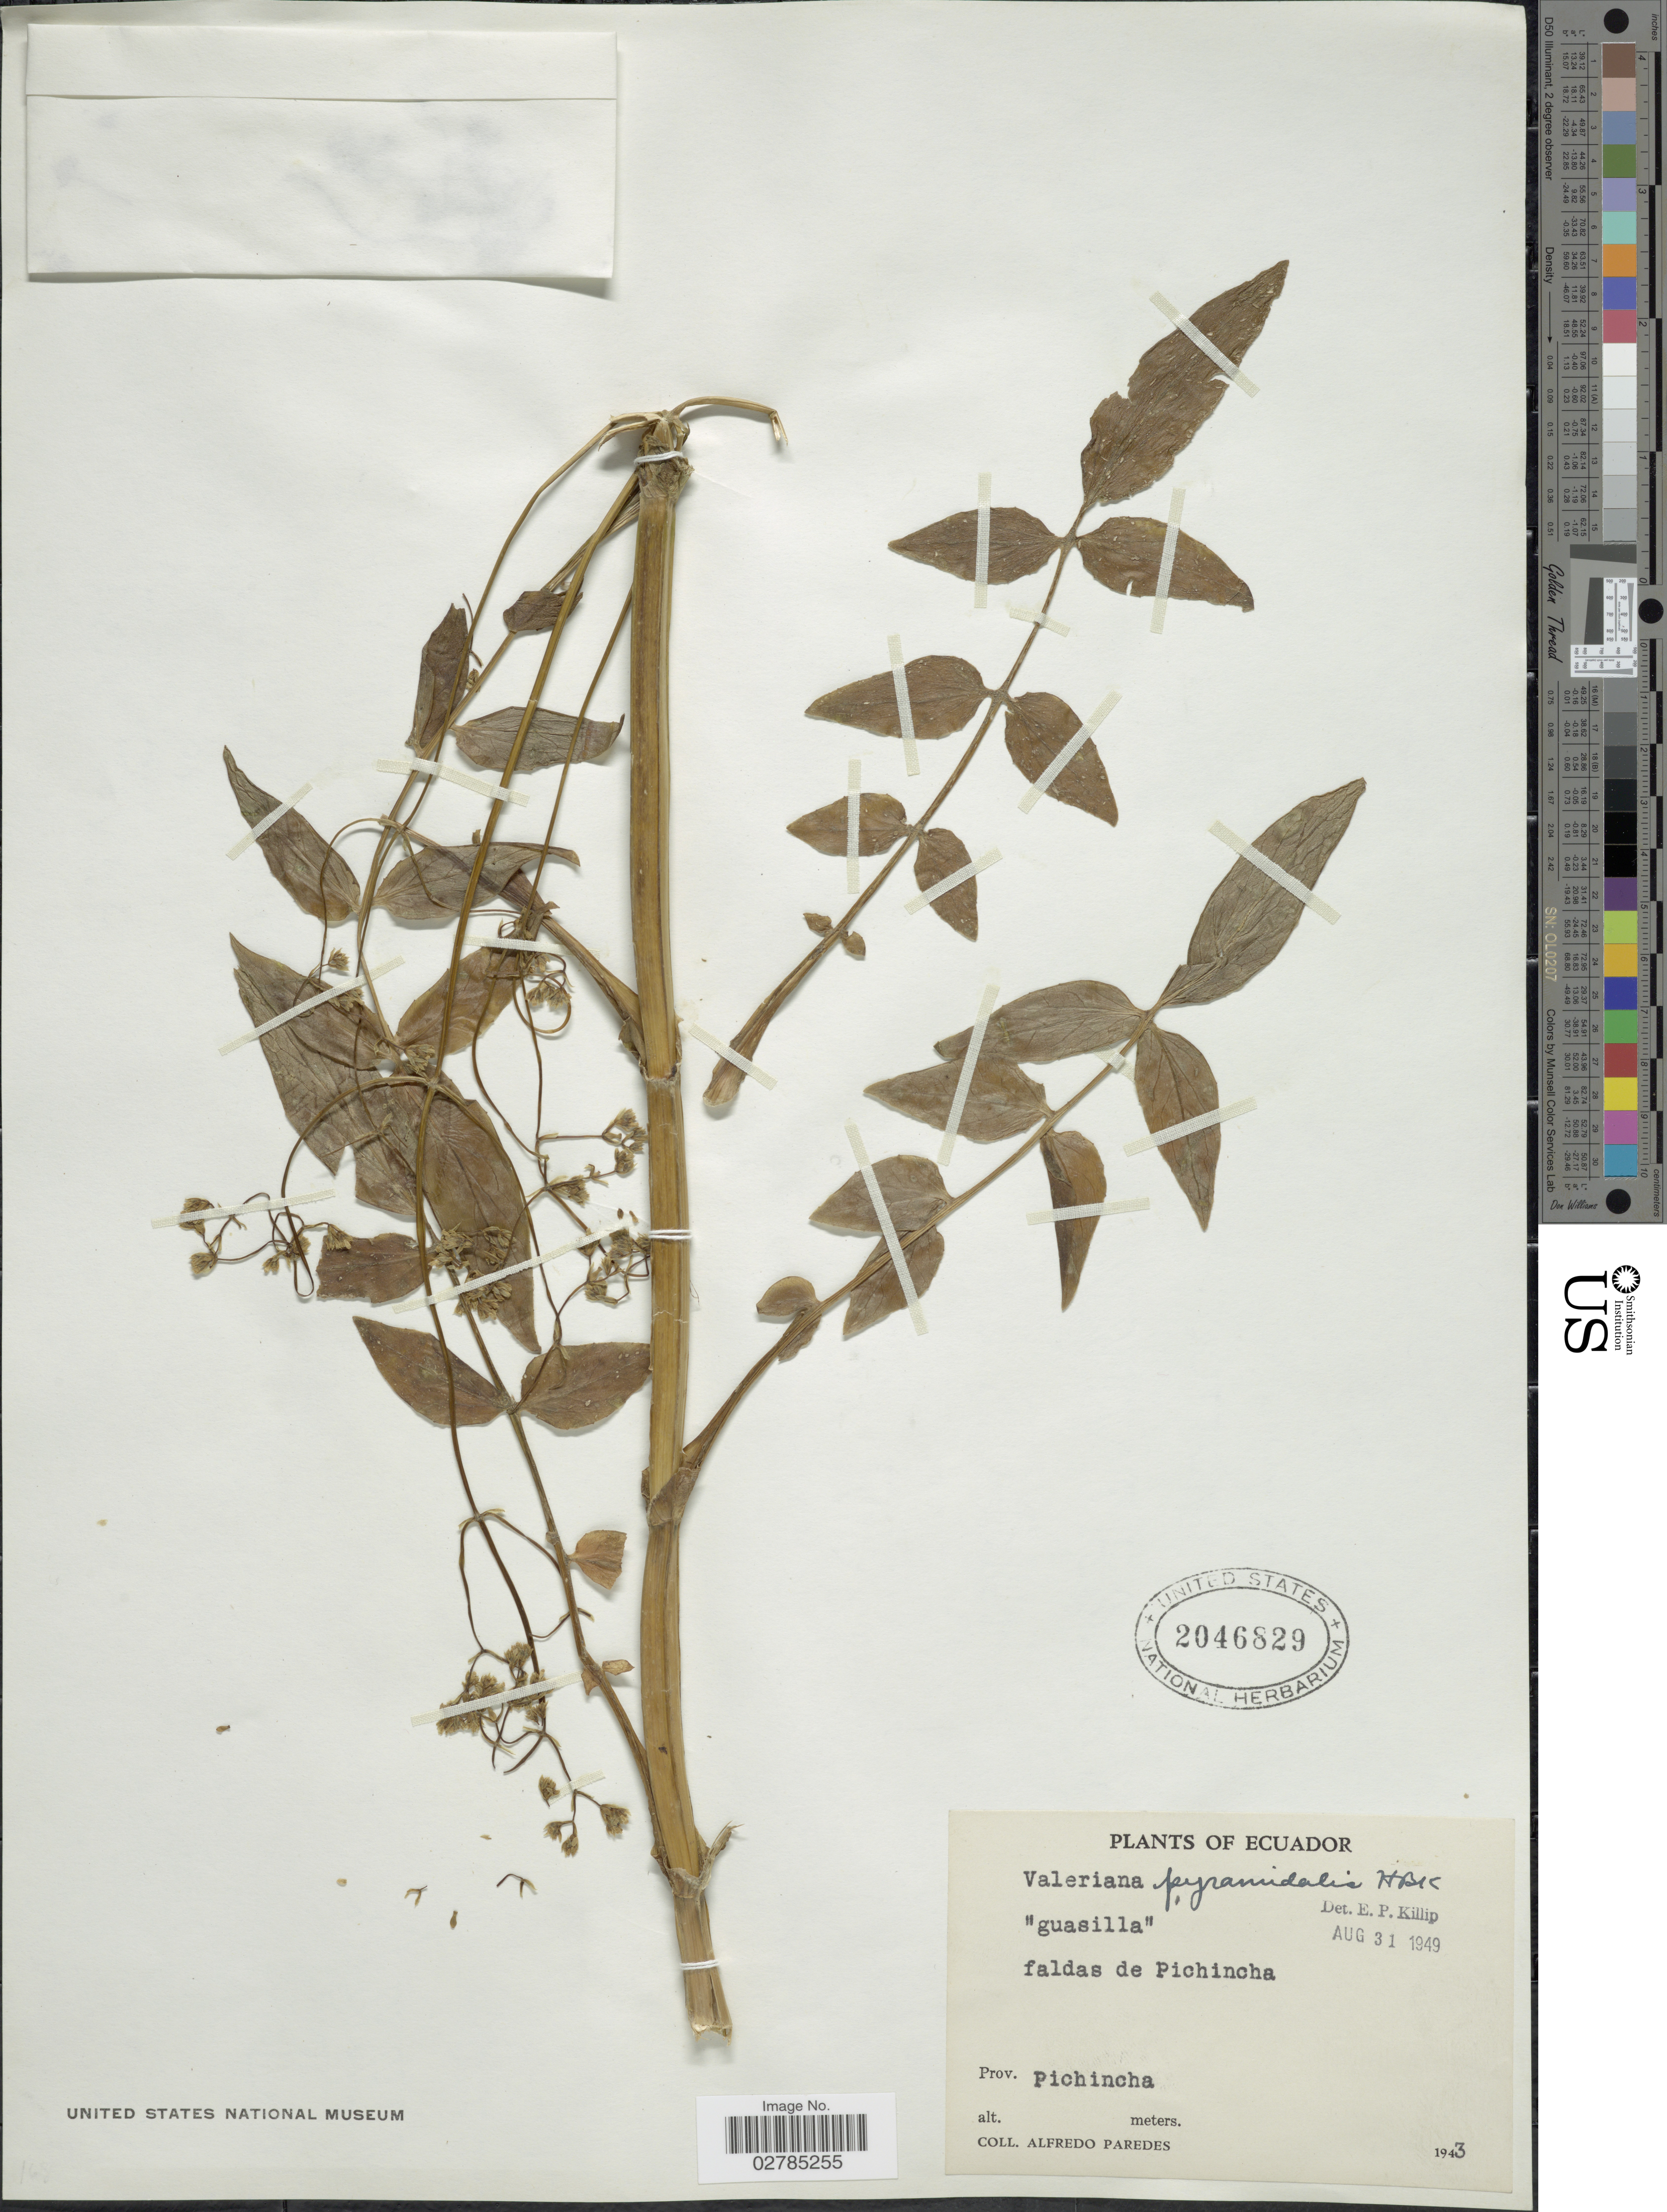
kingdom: Plantae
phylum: Tracheophyta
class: Magnoliopsida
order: Dipsacales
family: Caprifoliaceae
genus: Valeriana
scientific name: Valeriana pyramidalis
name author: Kunth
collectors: A. Paredes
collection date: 1943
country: Ecuador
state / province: Pichincha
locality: Faldas de Pichincha.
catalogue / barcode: US 2046829